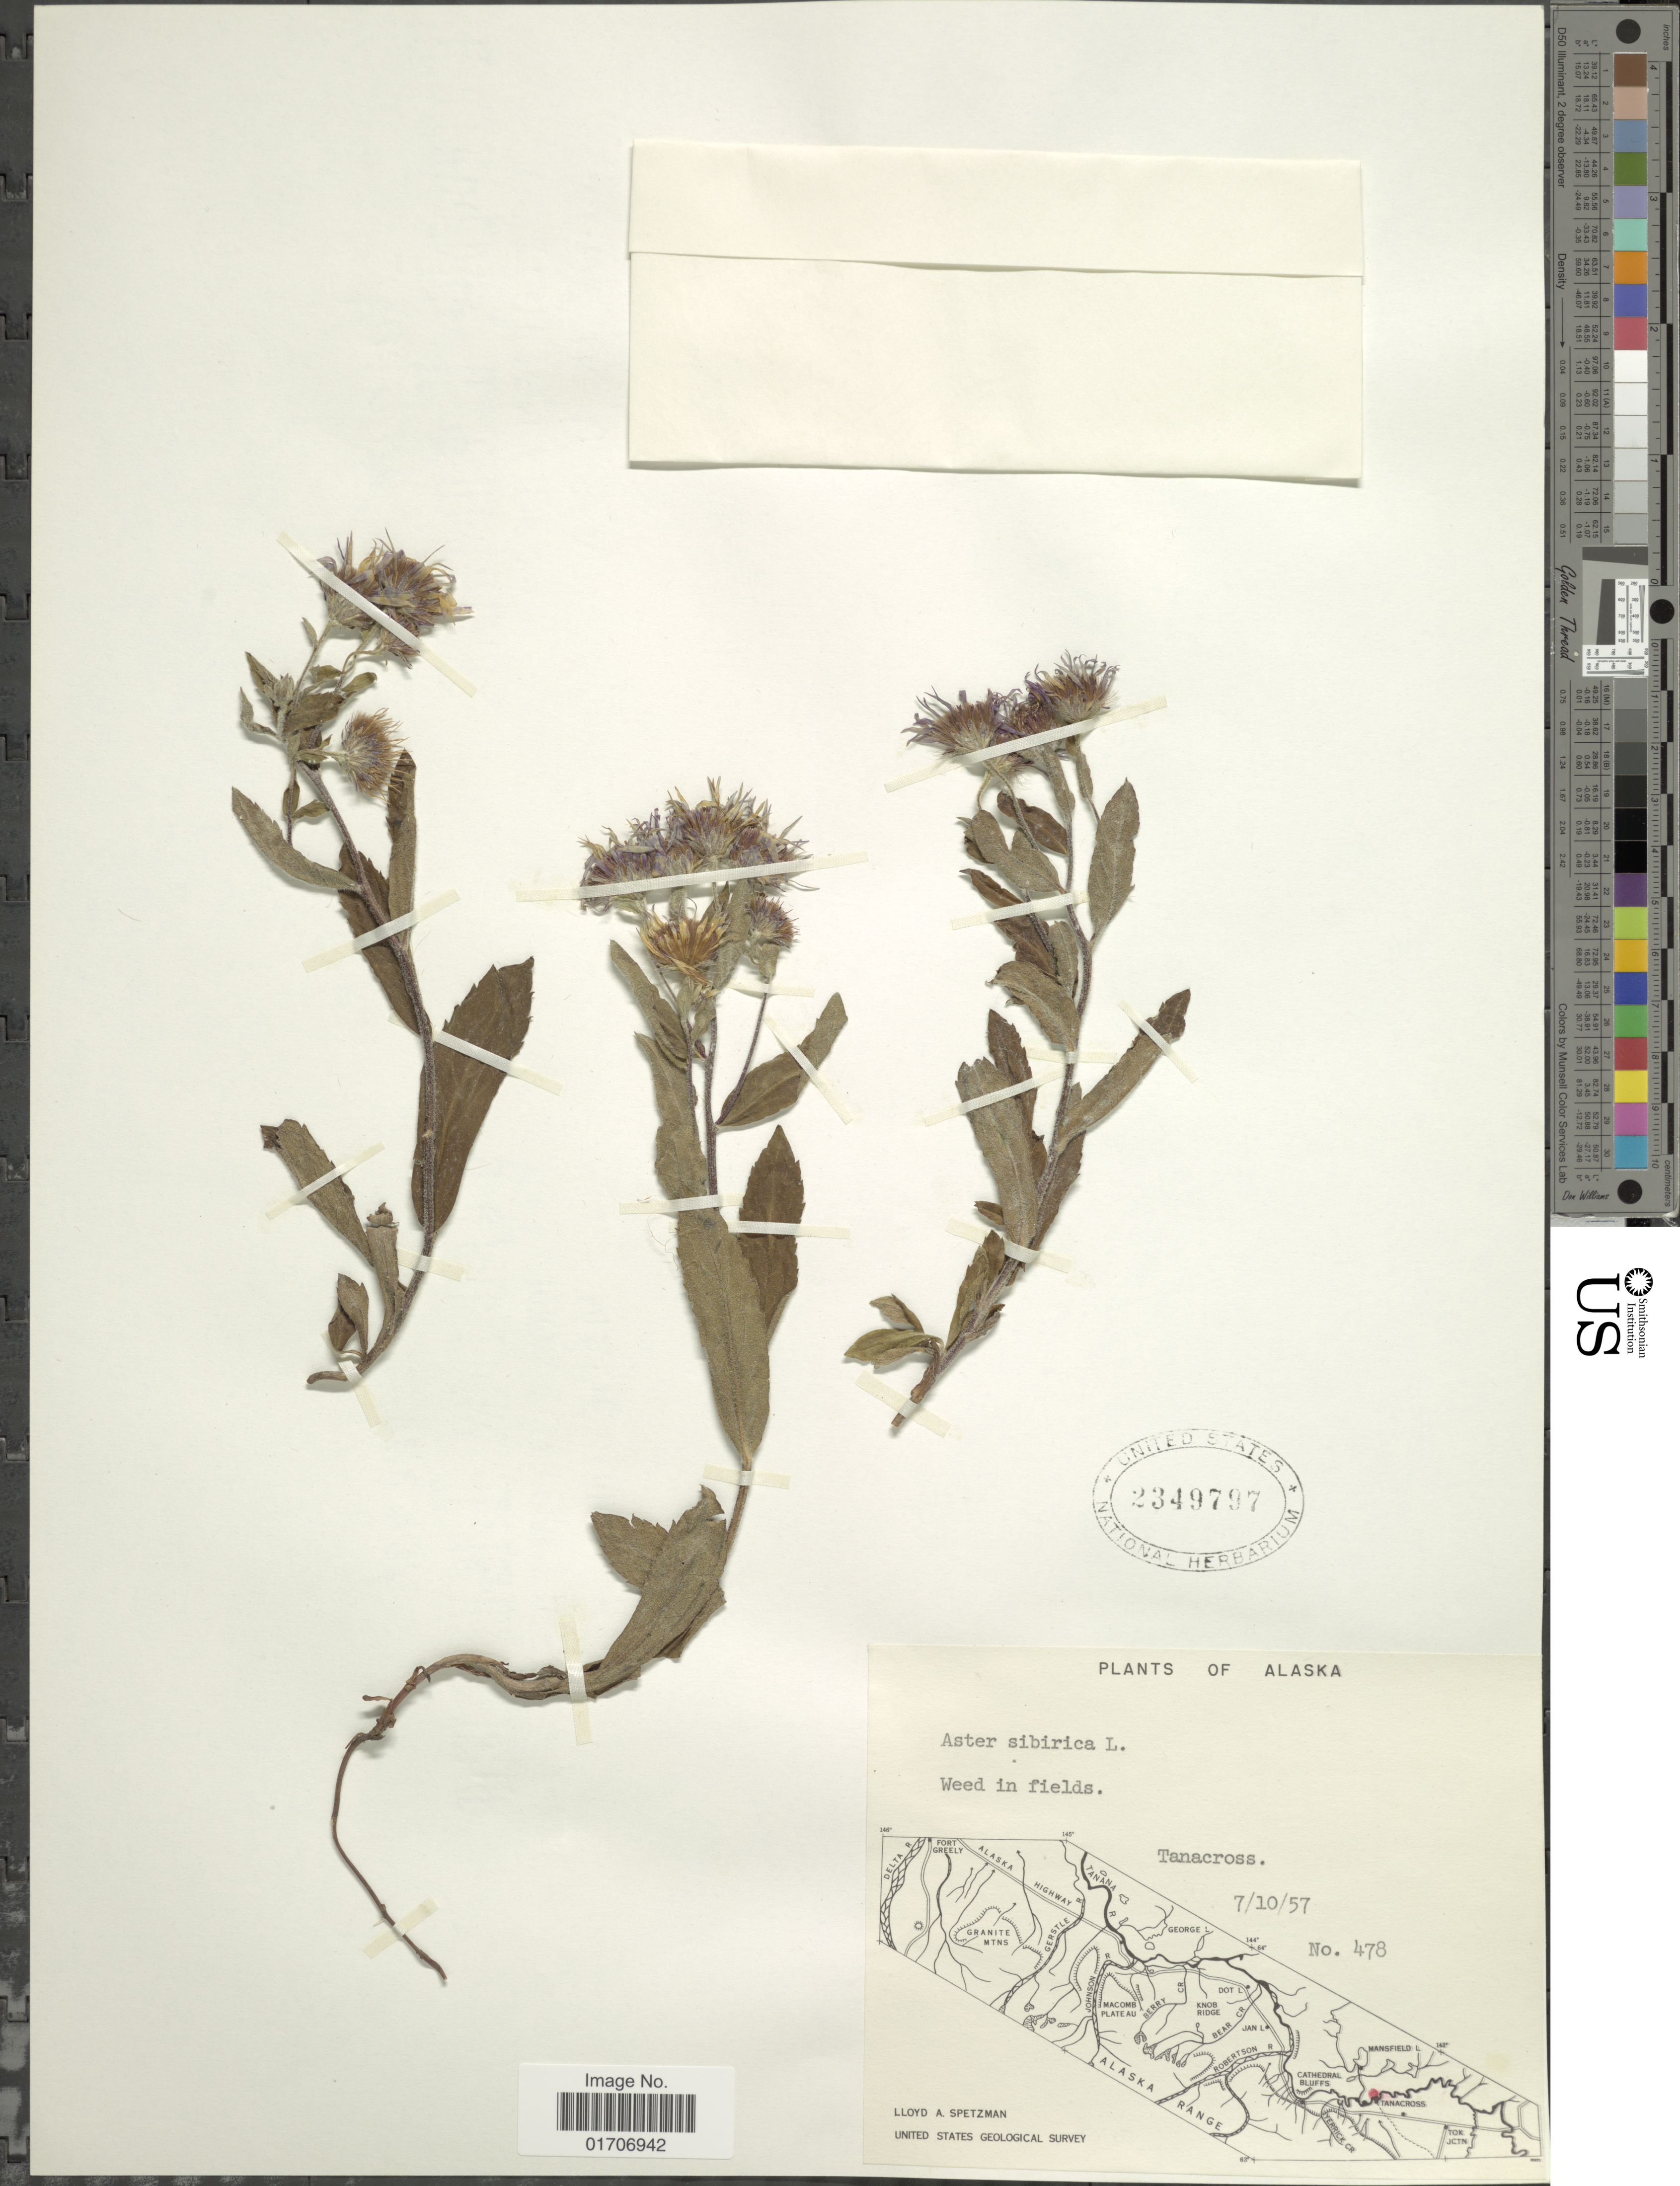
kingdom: Plantae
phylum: Tracheophyta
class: Magnoliopsida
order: Asterales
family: Asteraceae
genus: Eurybia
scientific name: Eurybia sibirica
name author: (L.) G.L. Nesom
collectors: L. Spetzman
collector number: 478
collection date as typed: Transcribed d/m/y: 10/7/57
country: United States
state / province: Alaska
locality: Weed in fields. Tanacross.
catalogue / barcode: US 2349797